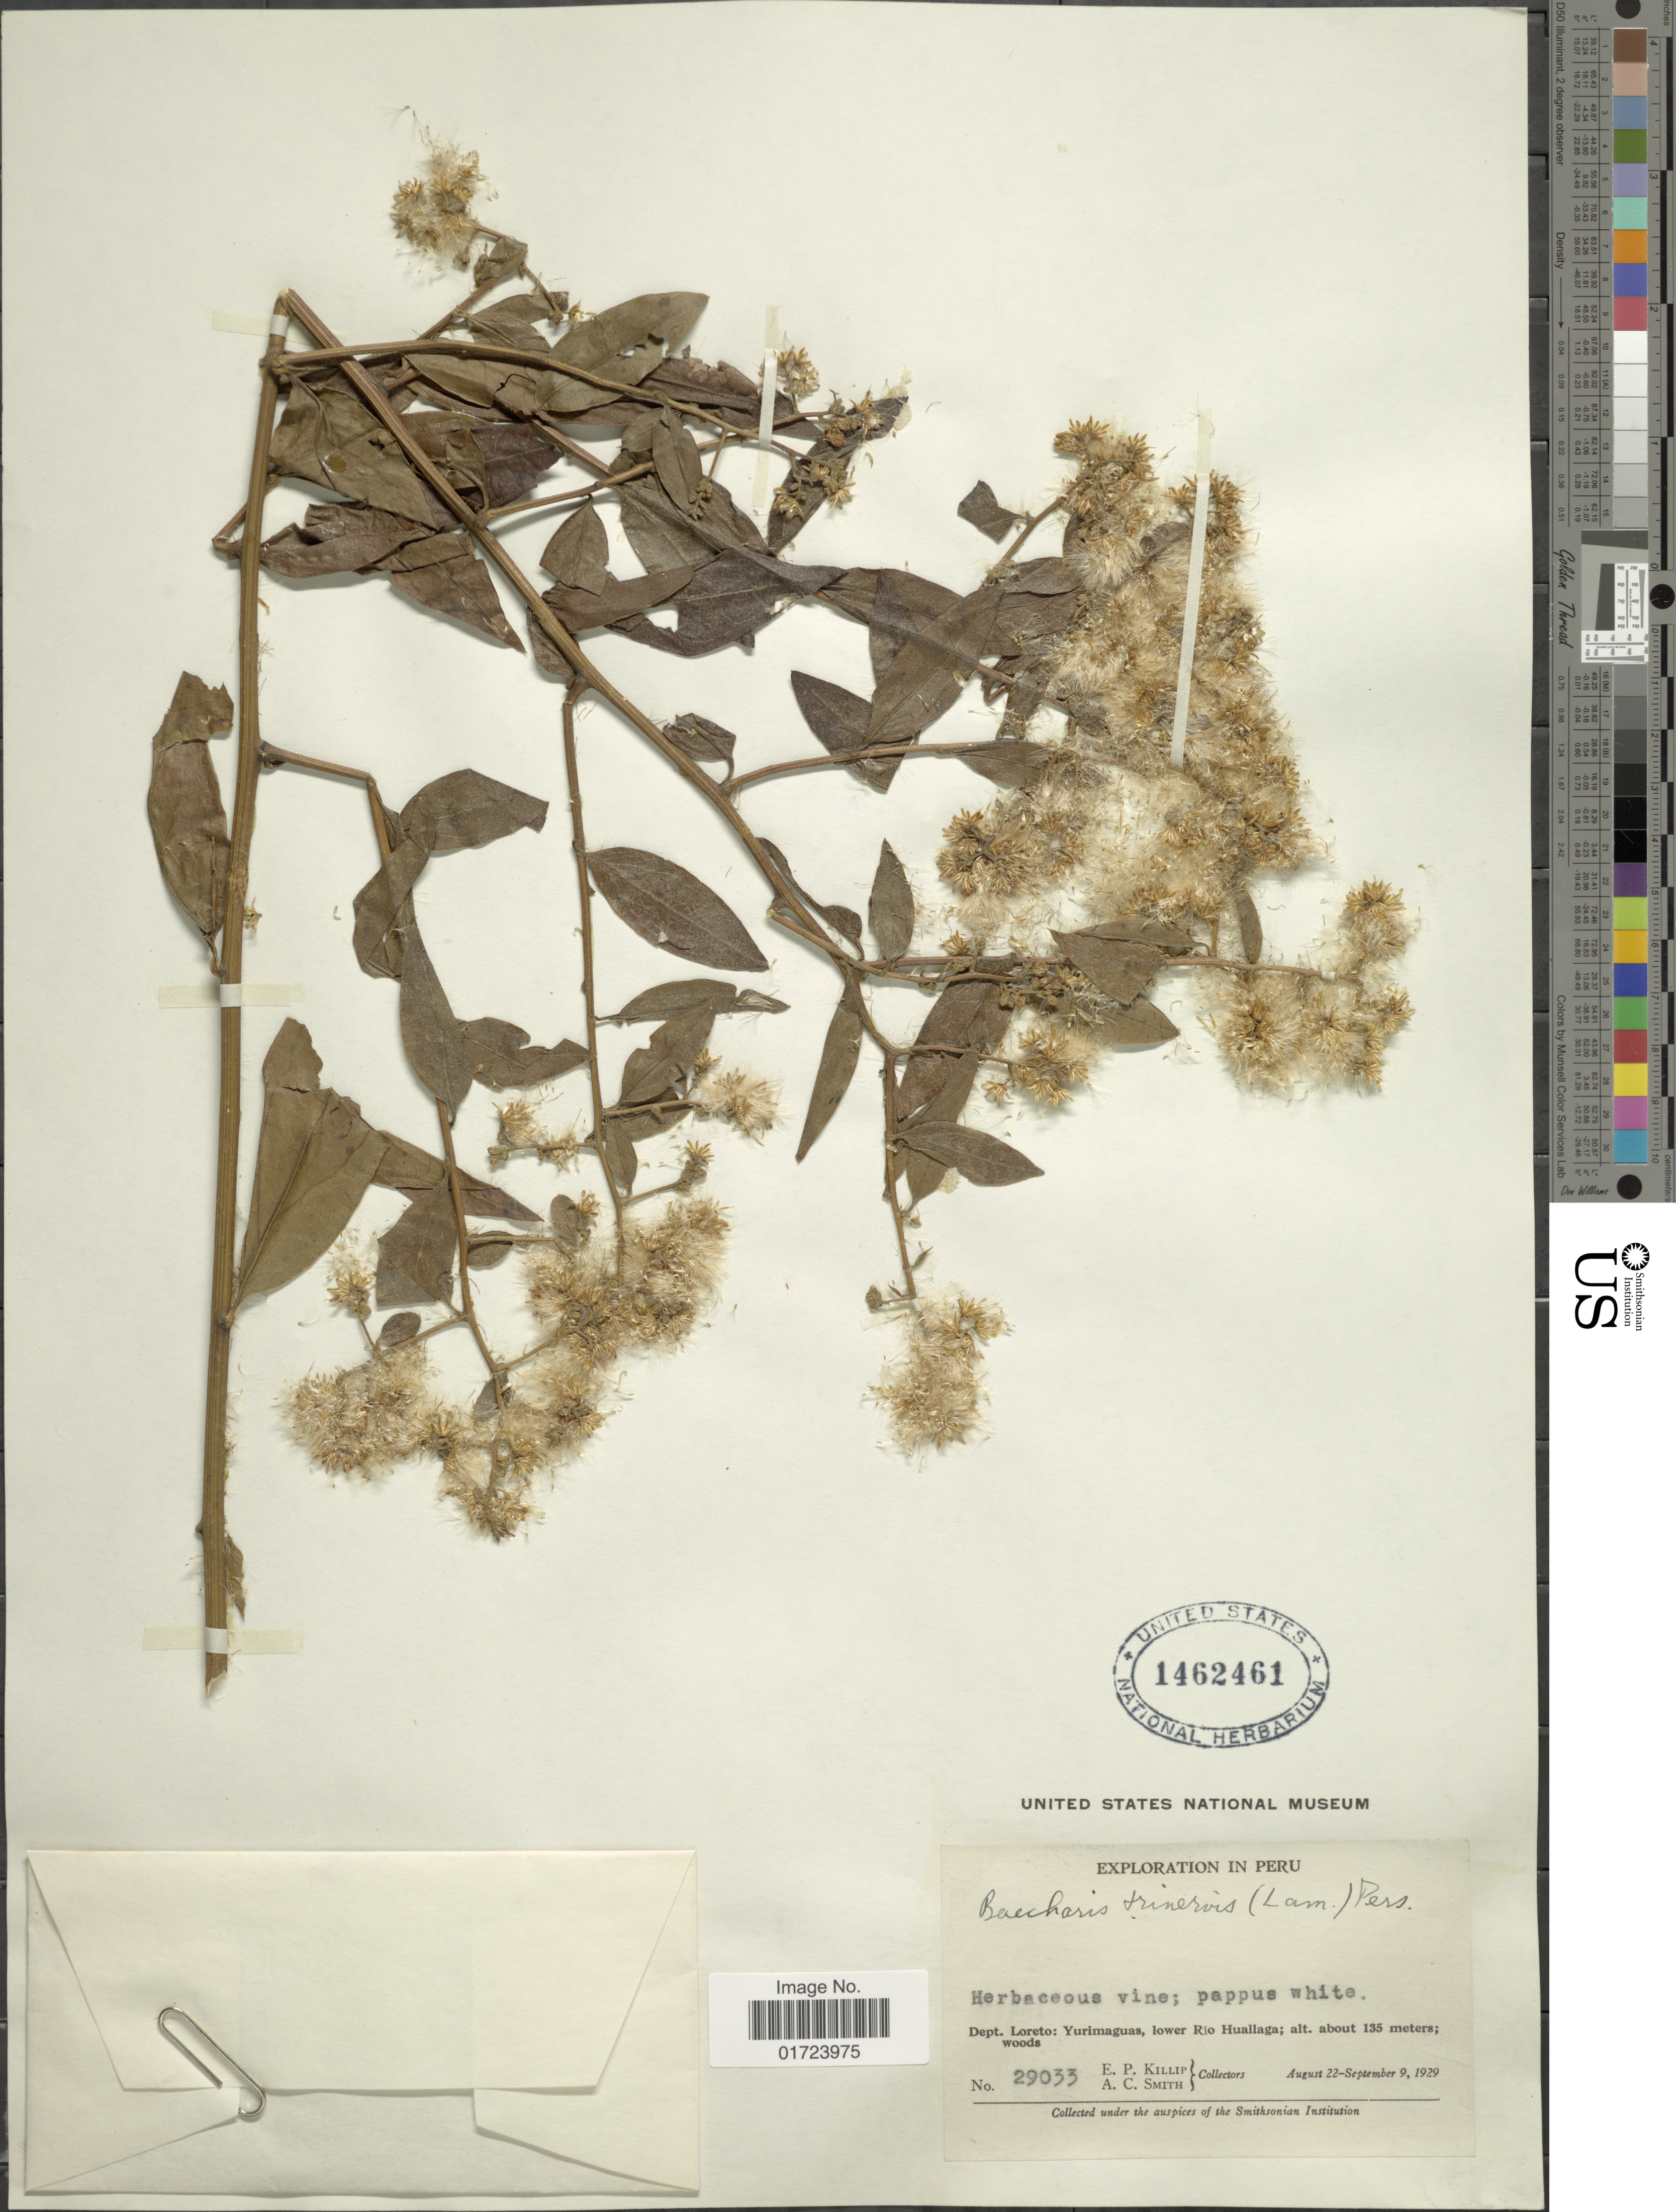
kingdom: Plantae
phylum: Tracheophyta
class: Magnoliopsida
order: Asterales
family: Asteraceae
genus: Baccharis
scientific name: Baccharis trinervis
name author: (Lam.) Pers.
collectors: E. P. Killip & A. C. Smith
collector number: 29033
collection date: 1929-08-22/1929-09-09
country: Peru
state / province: Loreto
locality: Dept. Loreto: Yurimaguas. lower Rio Huallaga.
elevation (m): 135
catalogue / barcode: US 1462461